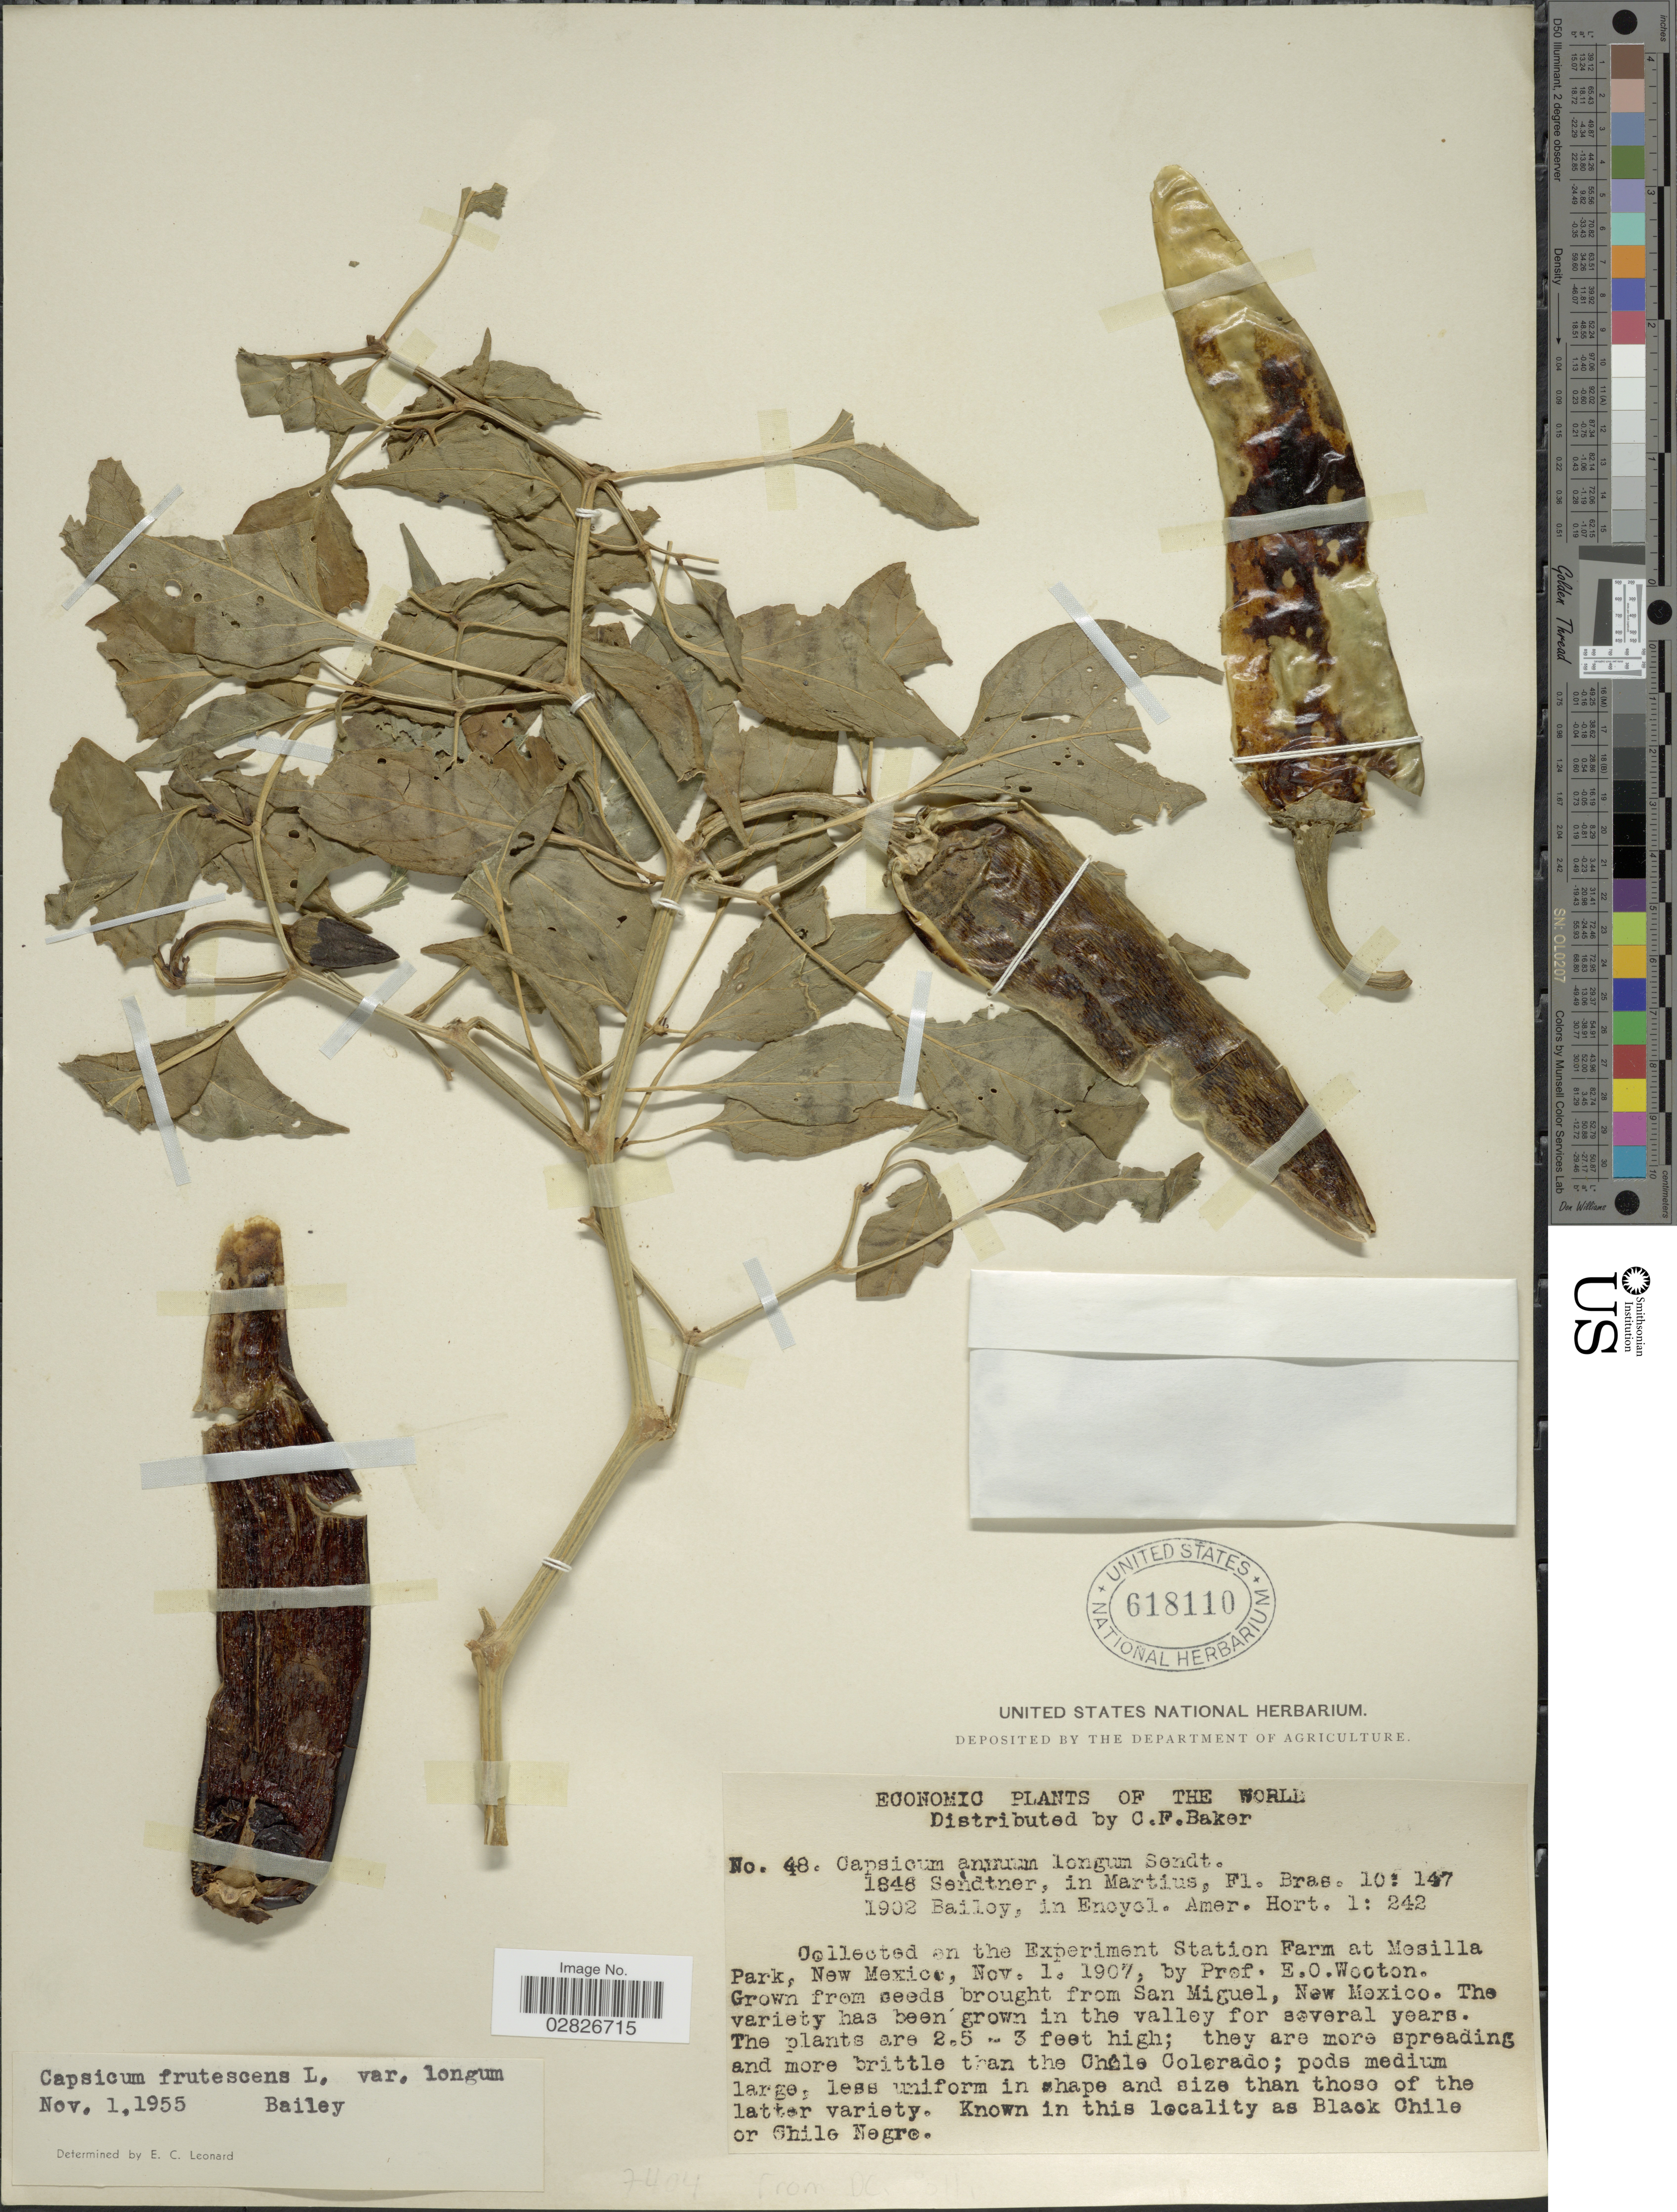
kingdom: Plantae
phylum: Tracheophyta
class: Magnoliopsida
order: Solanales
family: Solanaceae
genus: Capsicum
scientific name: Capsicum annuum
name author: L.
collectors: E. O. Wooton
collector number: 48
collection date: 1907-11-01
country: United States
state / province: New Mexico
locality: The Experiment Station Farm at Mesilla Park.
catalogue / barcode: US 618110